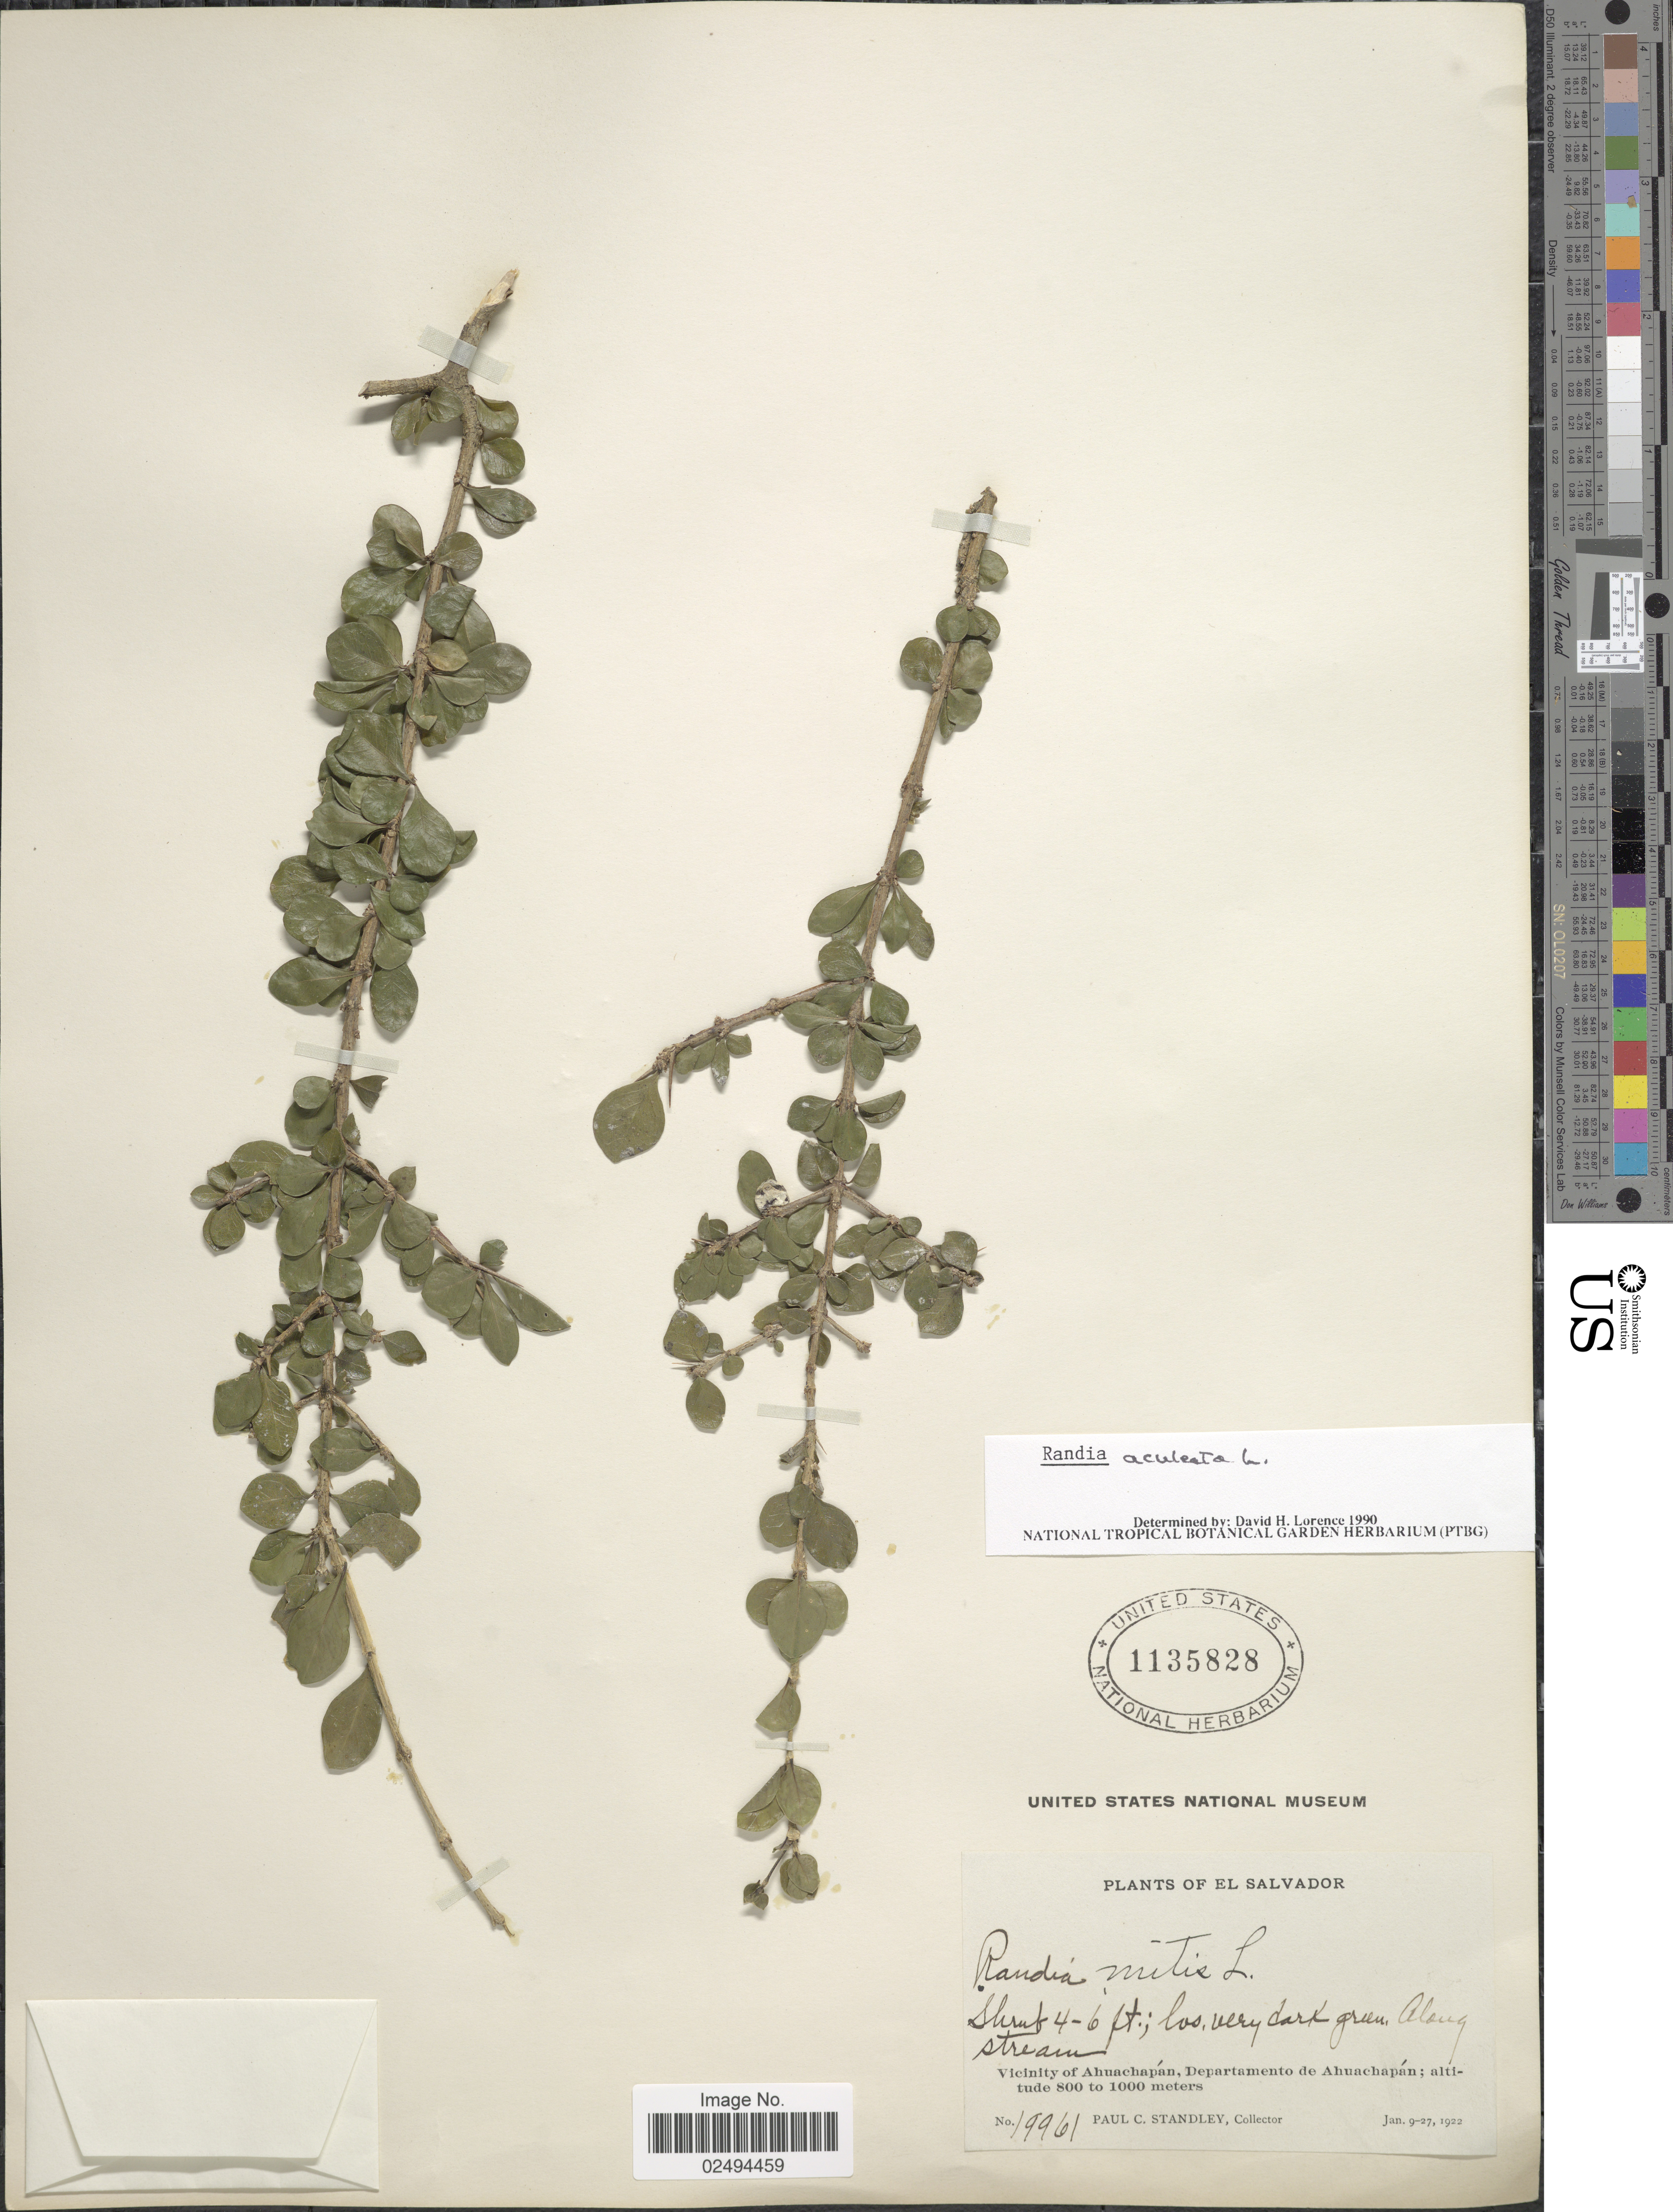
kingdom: Plantae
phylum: Tracheophyta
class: Magnoliopsida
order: Gentianales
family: Rubiaceae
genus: Randia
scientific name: Randia aculeata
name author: L.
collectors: P. C. Standley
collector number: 19961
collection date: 1922-01-09/1922-01-27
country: El Salvador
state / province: Ahuachapan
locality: Along stream. Vicinity of Ahuachapan, Departamento de Ahuachapan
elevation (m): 800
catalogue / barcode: US 1135828